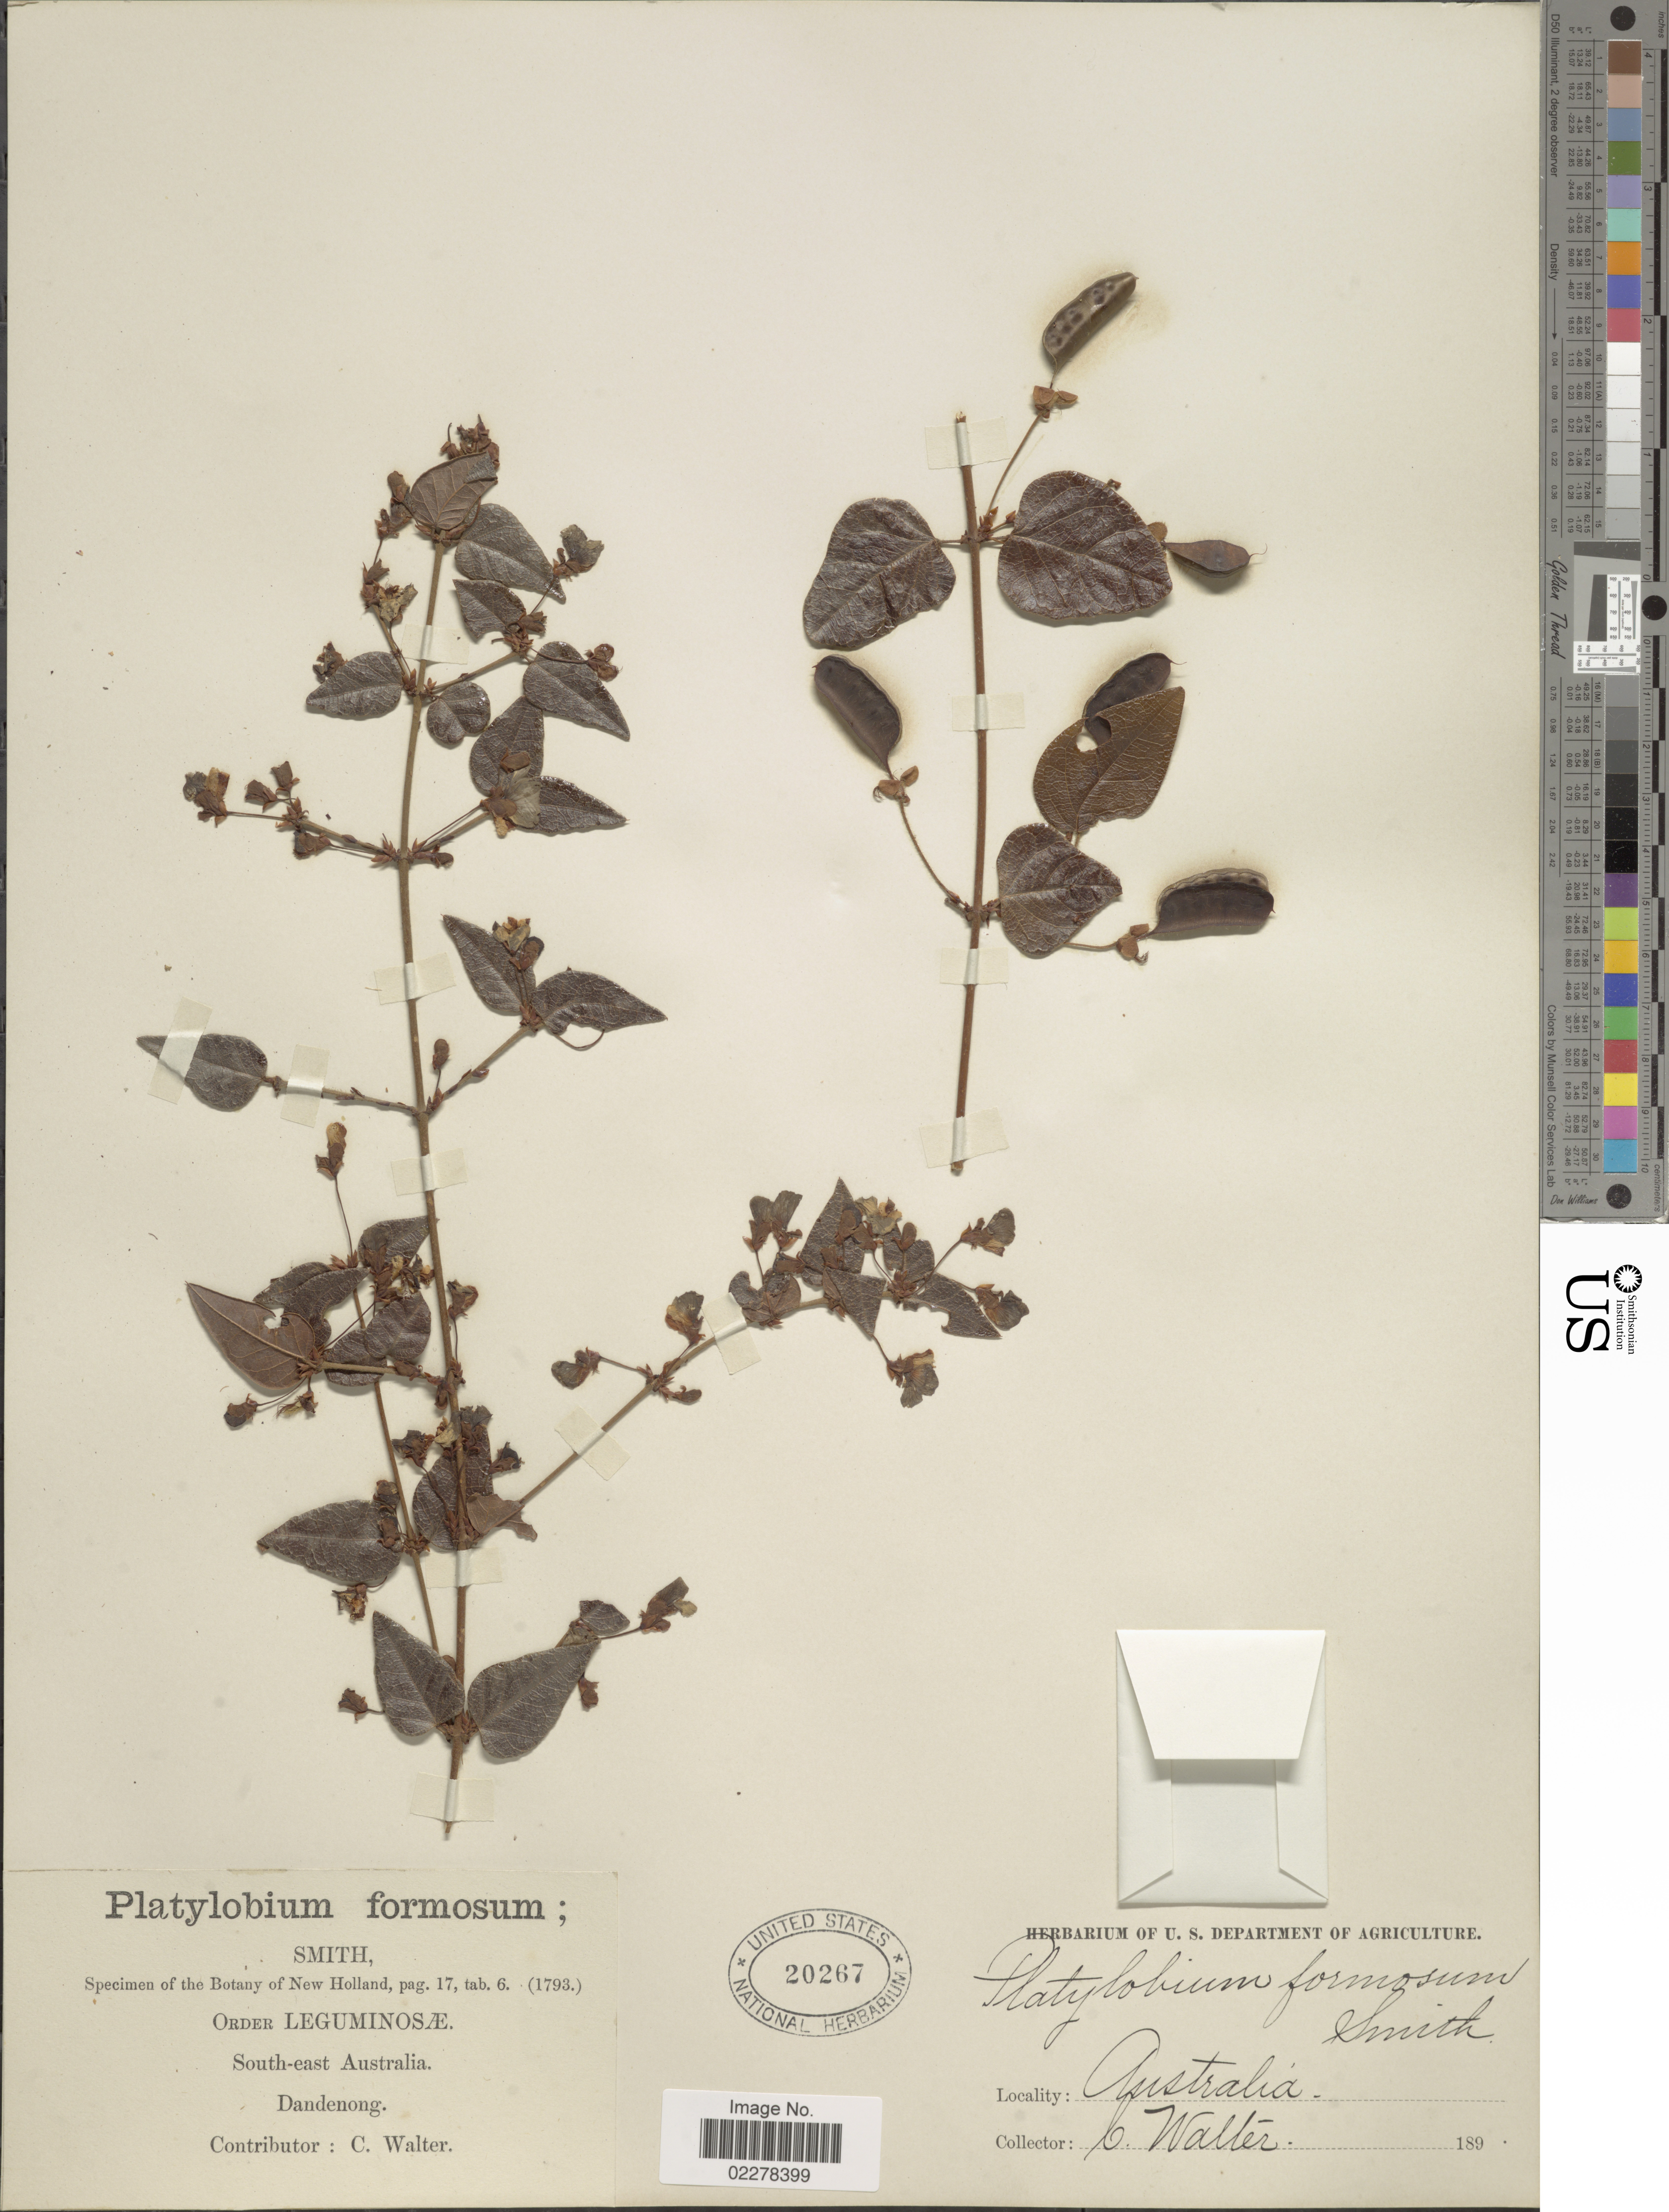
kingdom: Plantae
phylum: Tracheophyta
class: Magnoliopsida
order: Fabales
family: Fabaceae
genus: Platylobium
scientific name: Platylobium formosum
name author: Sm.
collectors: C. Walter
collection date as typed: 189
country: Australia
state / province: South Australia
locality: South- east Australia. Dandenong.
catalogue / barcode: US 20267